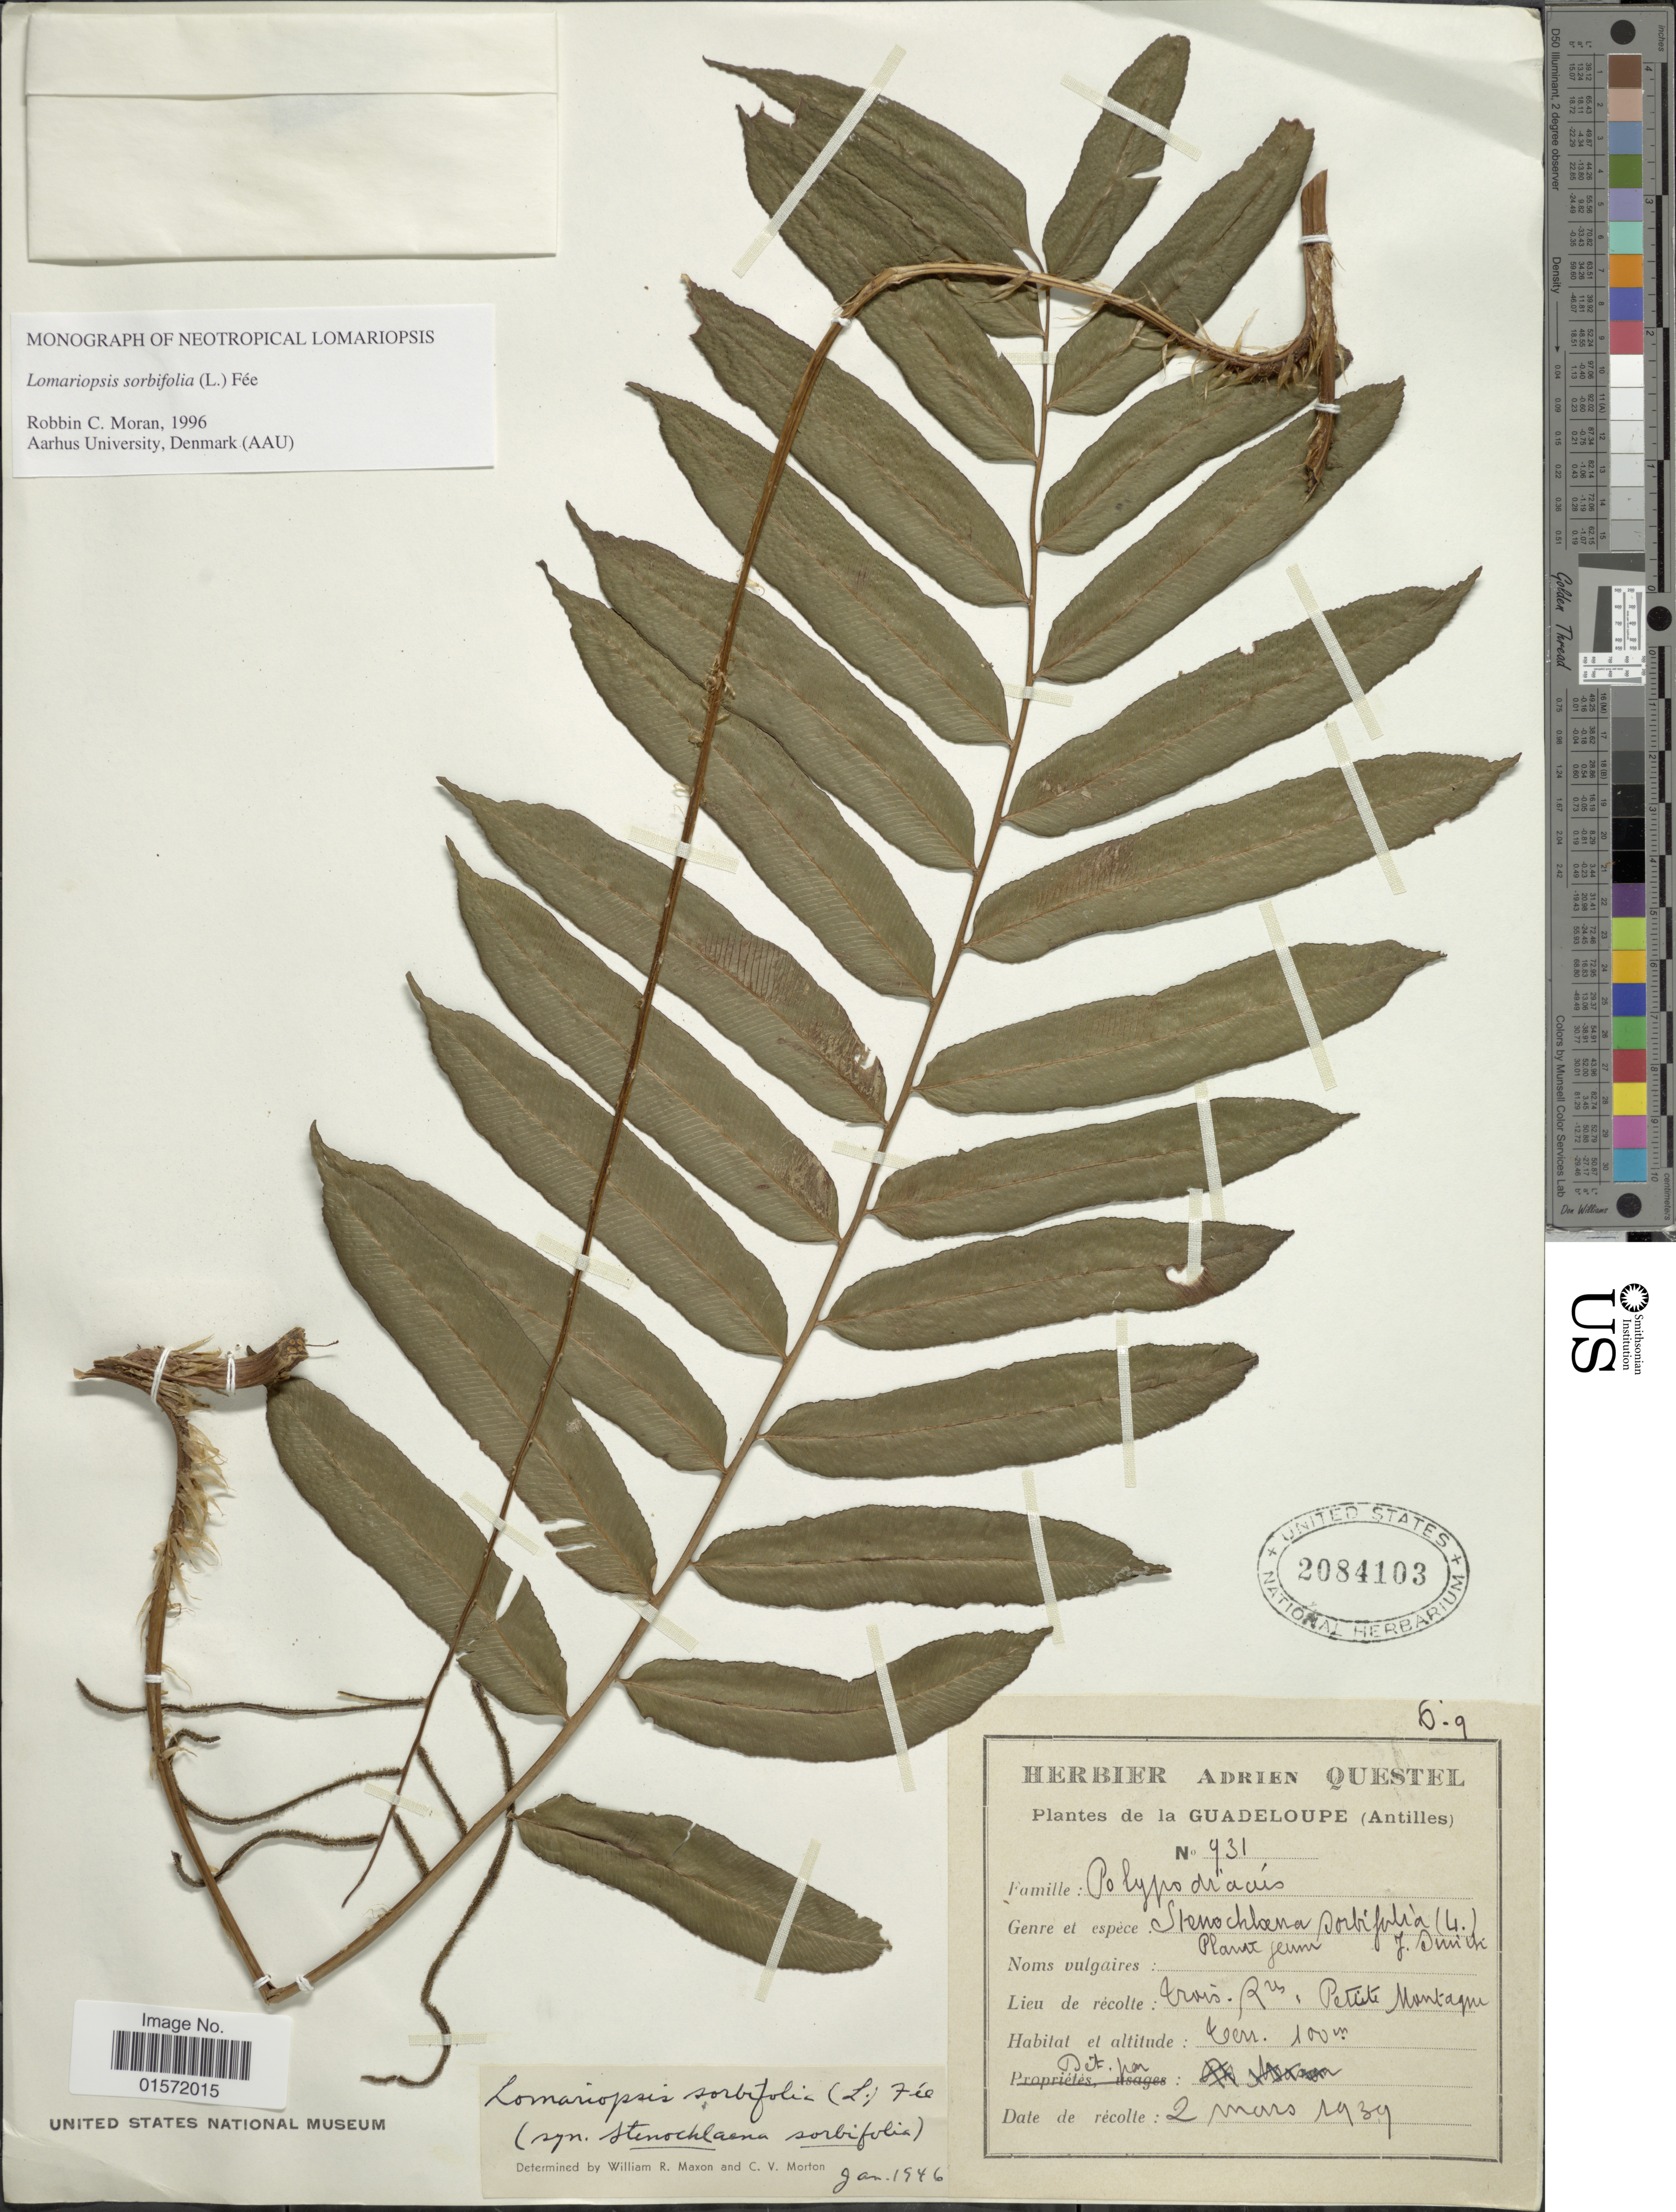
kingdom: Plantae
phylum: Tracheophyta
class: Polypodiopsida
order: Polypodiales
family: Lomariopsidaceae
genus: Lomariopsis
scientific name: Lomariopsis sorbifolia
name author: (L.) Fée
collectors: ex herb. A. Questal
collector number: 931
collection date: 1939-03-02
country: Guadeloupe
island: Leeward Is.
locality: Tois-Riviers. Petite Montagne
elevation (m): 100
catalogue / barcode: US 2084103